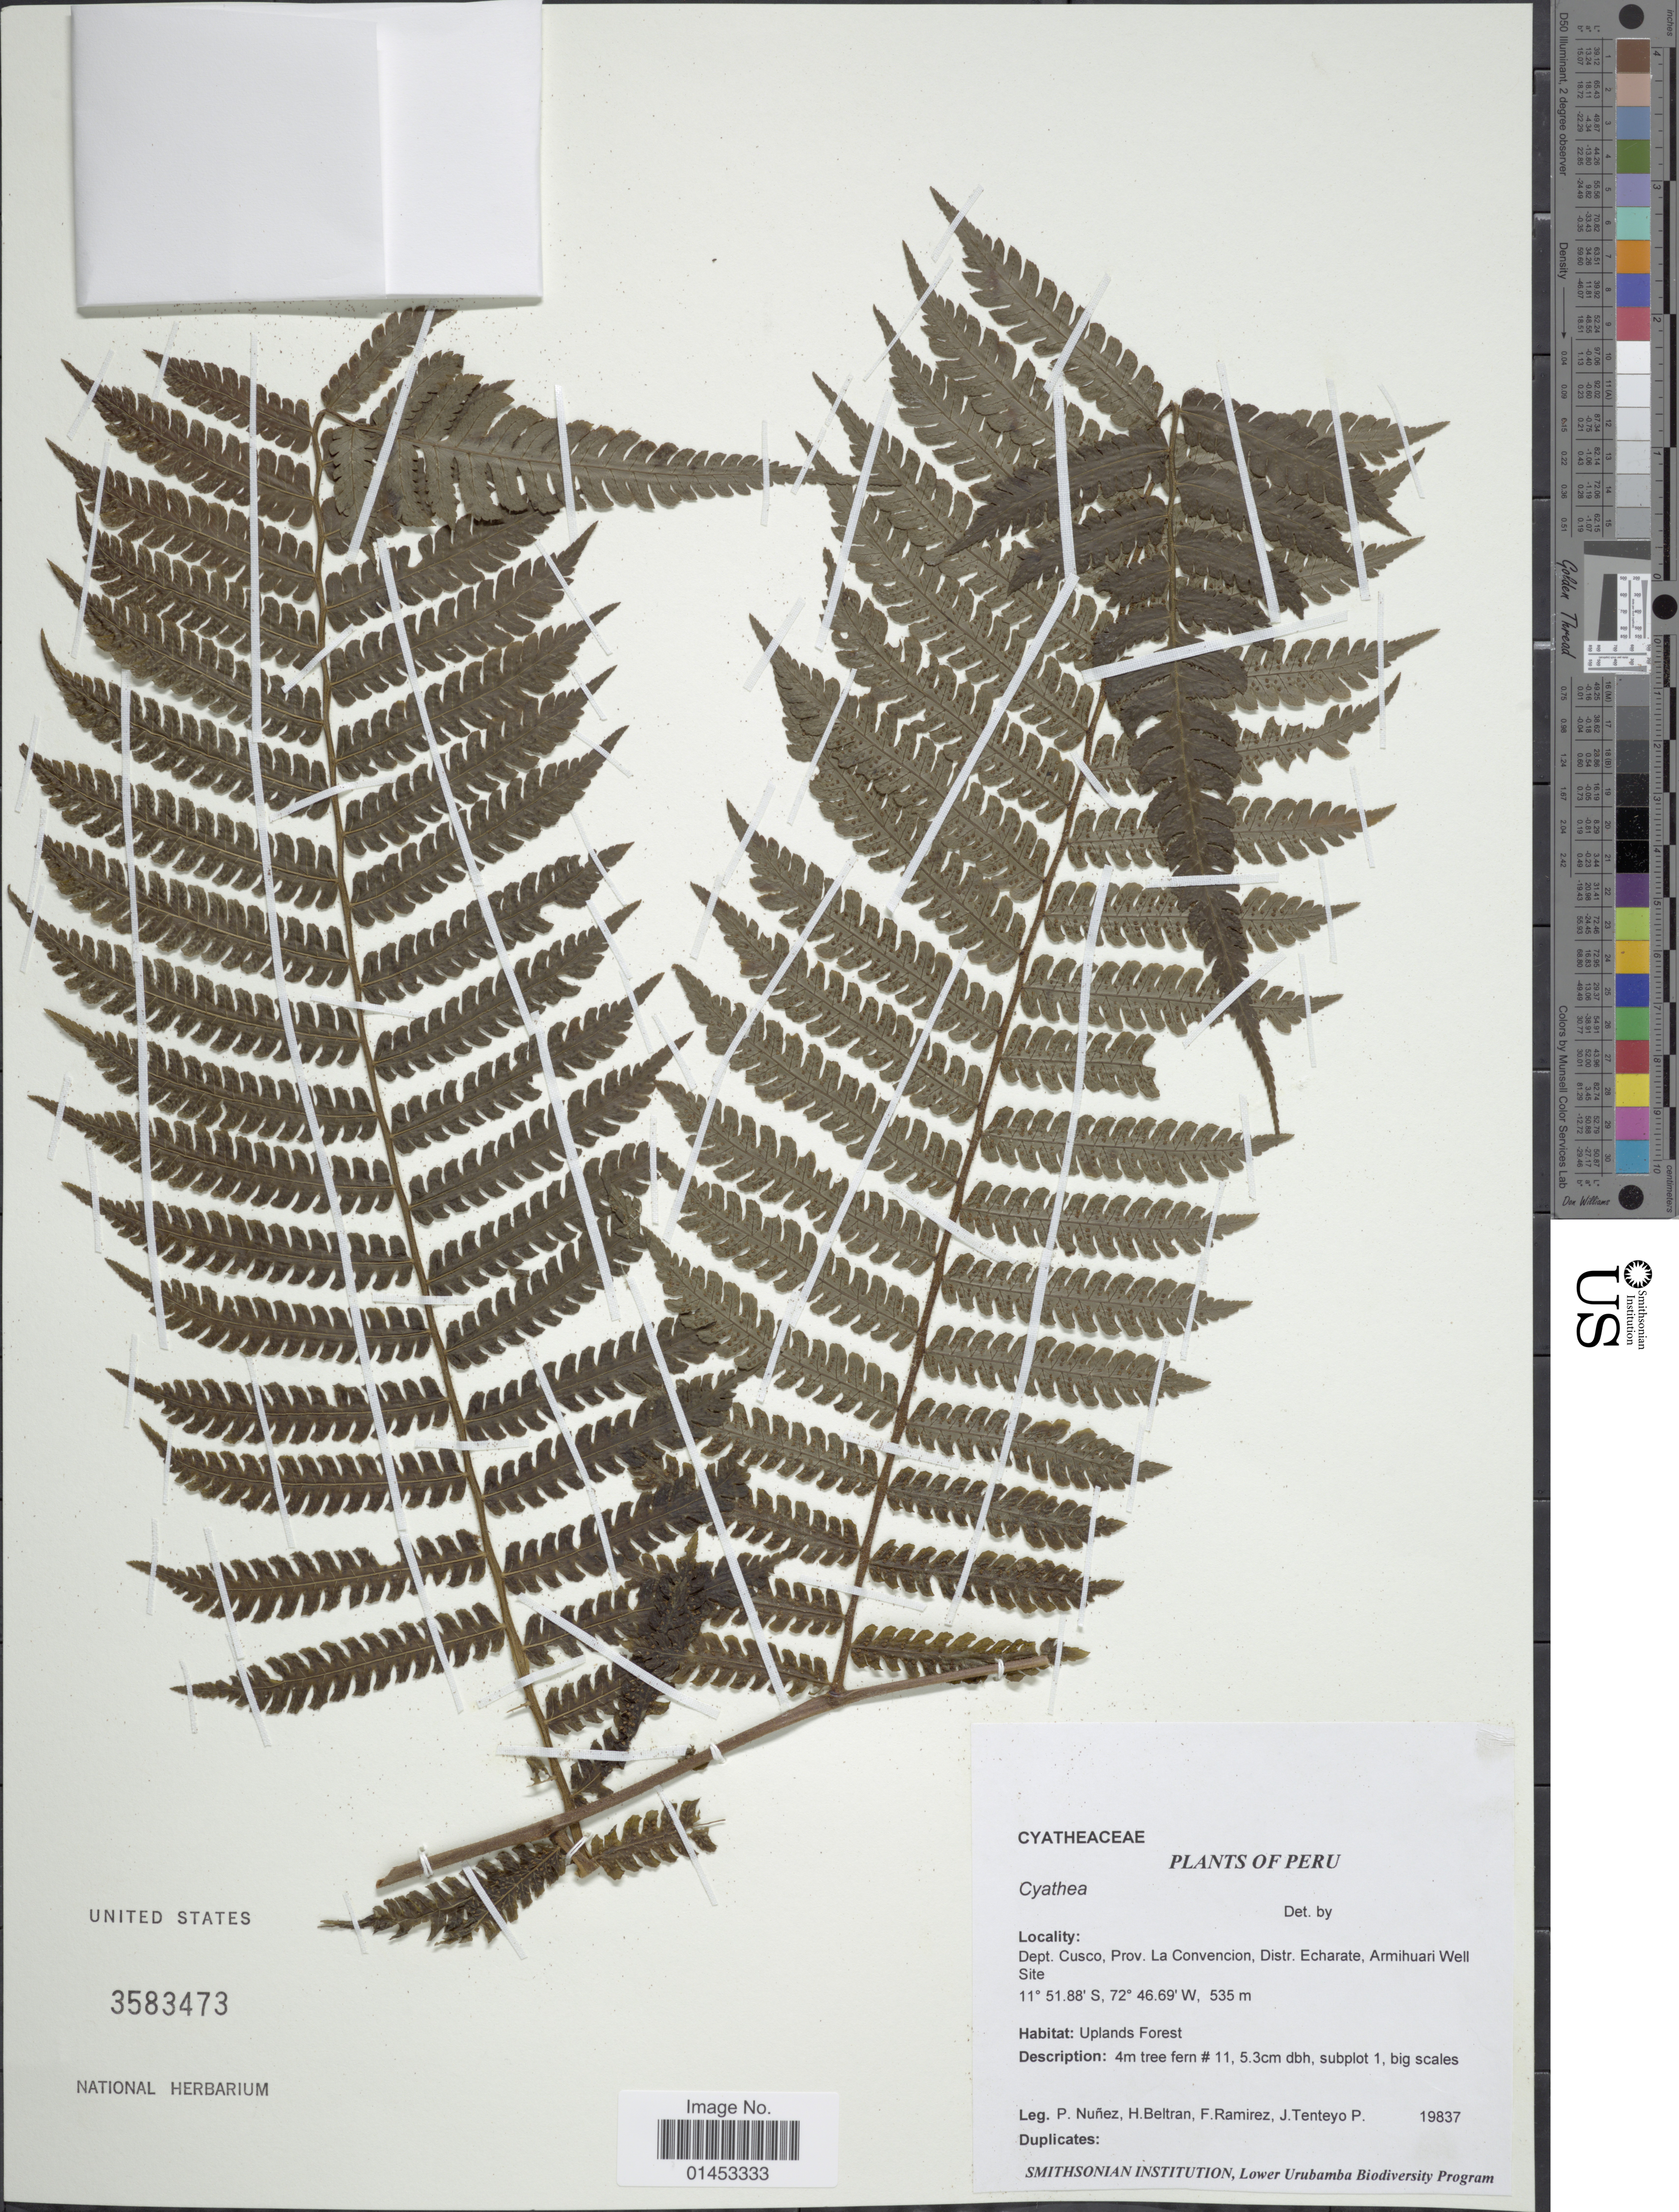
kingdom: Plantae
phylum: Tracheophyta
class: Polypodiopsida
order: Cyatheales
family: Cyatheaceae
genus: Cyathea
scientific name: Cyathea sp.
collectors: P. Nuñez V., H. Beltran, F. Ramirez & J. Tenteyo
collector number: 19837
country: Peru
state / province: Cusco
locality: Dept. Cusco, prov. La Convencion, Distr. Echarate, Armihuari well site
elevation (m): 535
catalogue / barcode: US 3583473